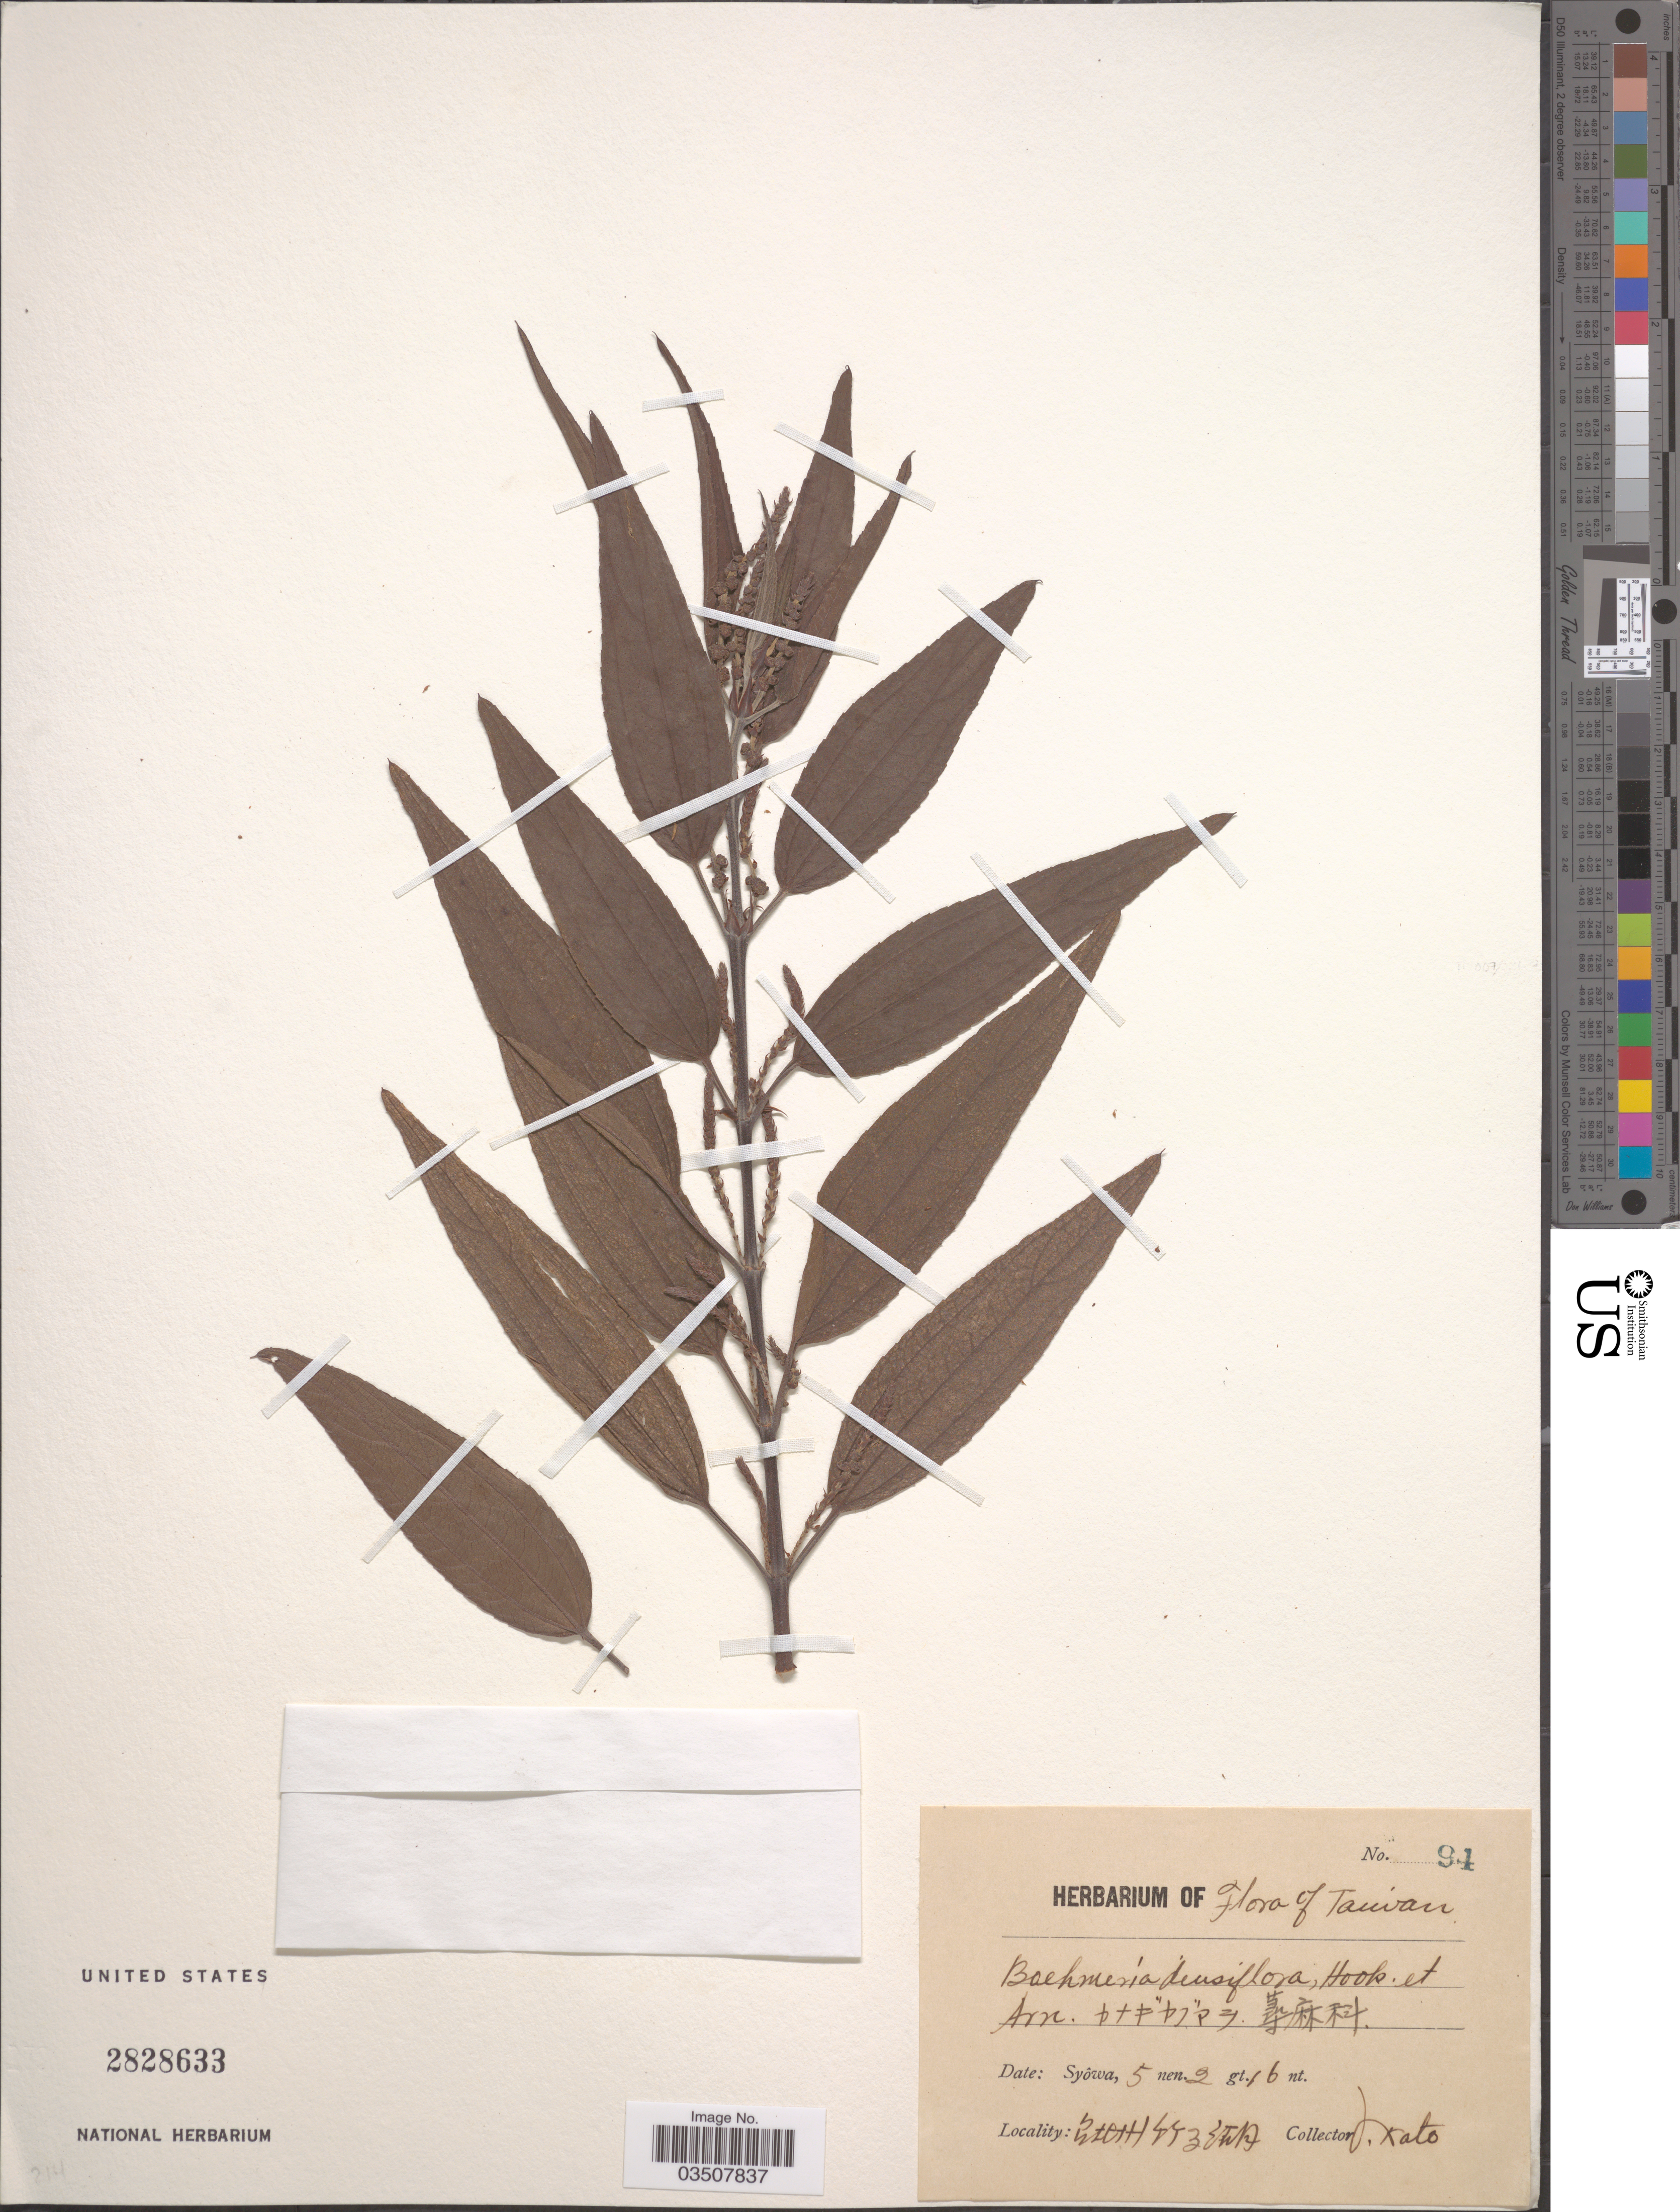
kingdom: Plantae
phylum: Tracheophyta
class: Magnoliopsida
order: Rosales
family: Urticaceae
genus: Boehmeria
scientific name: Boehmeria densiflora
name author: Hook. & Arn.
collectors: R. Kato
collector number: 91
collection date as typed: Syowa, 5 nen 2 gt. 16 nt. (Japan Era calendar)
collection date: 1930-02-16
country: Taiwan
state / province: Taipei City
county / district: Beitou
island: Taiwan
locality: Beitou District; Zhuzihu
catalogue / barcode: US 2828633